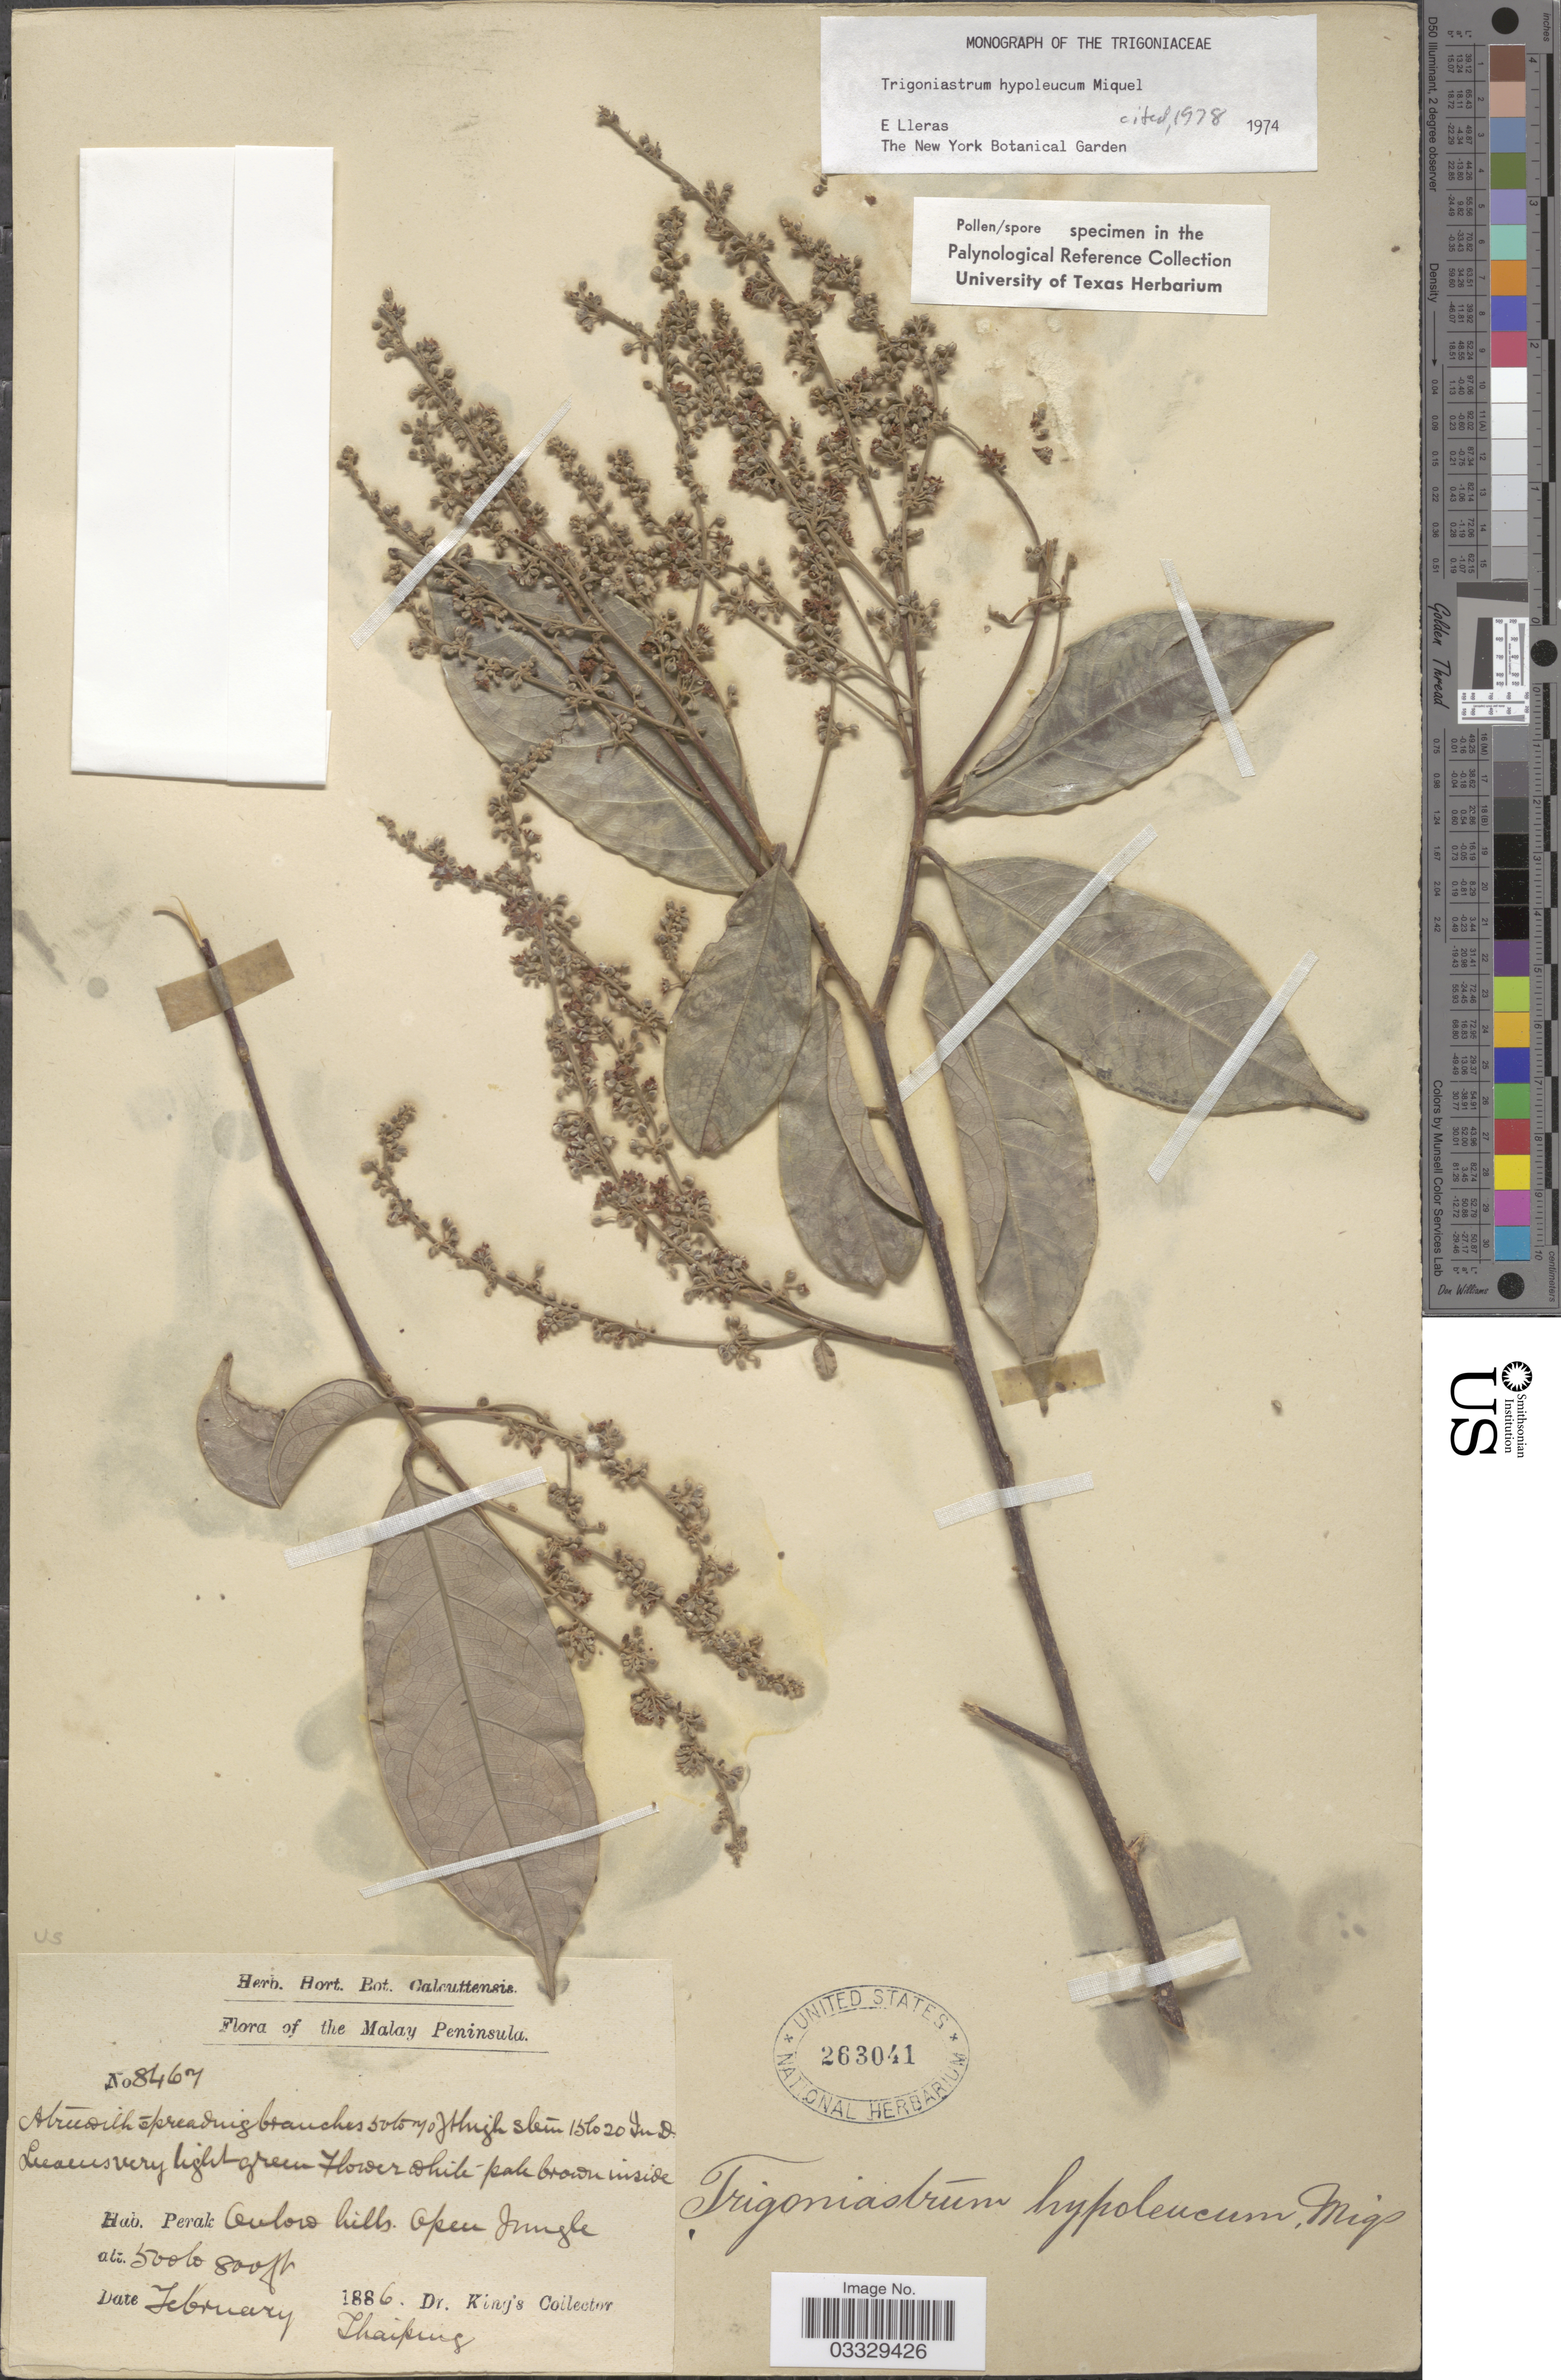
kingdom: Plantae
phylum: Tracheophyta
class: Magnoliopsida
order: Malpighiales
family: Trigoniaceae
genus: Trigoniastrum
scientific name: Trigoniastrum hypoleucum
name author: Miq.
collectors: Dr. King's collector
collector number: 8467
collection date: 1886-02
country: Malaysia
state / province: Perak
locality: Malay Peninsula. Amboro [interpreted] hills. Open jungle, Thaiping.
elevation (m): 152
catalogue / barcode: US 263041